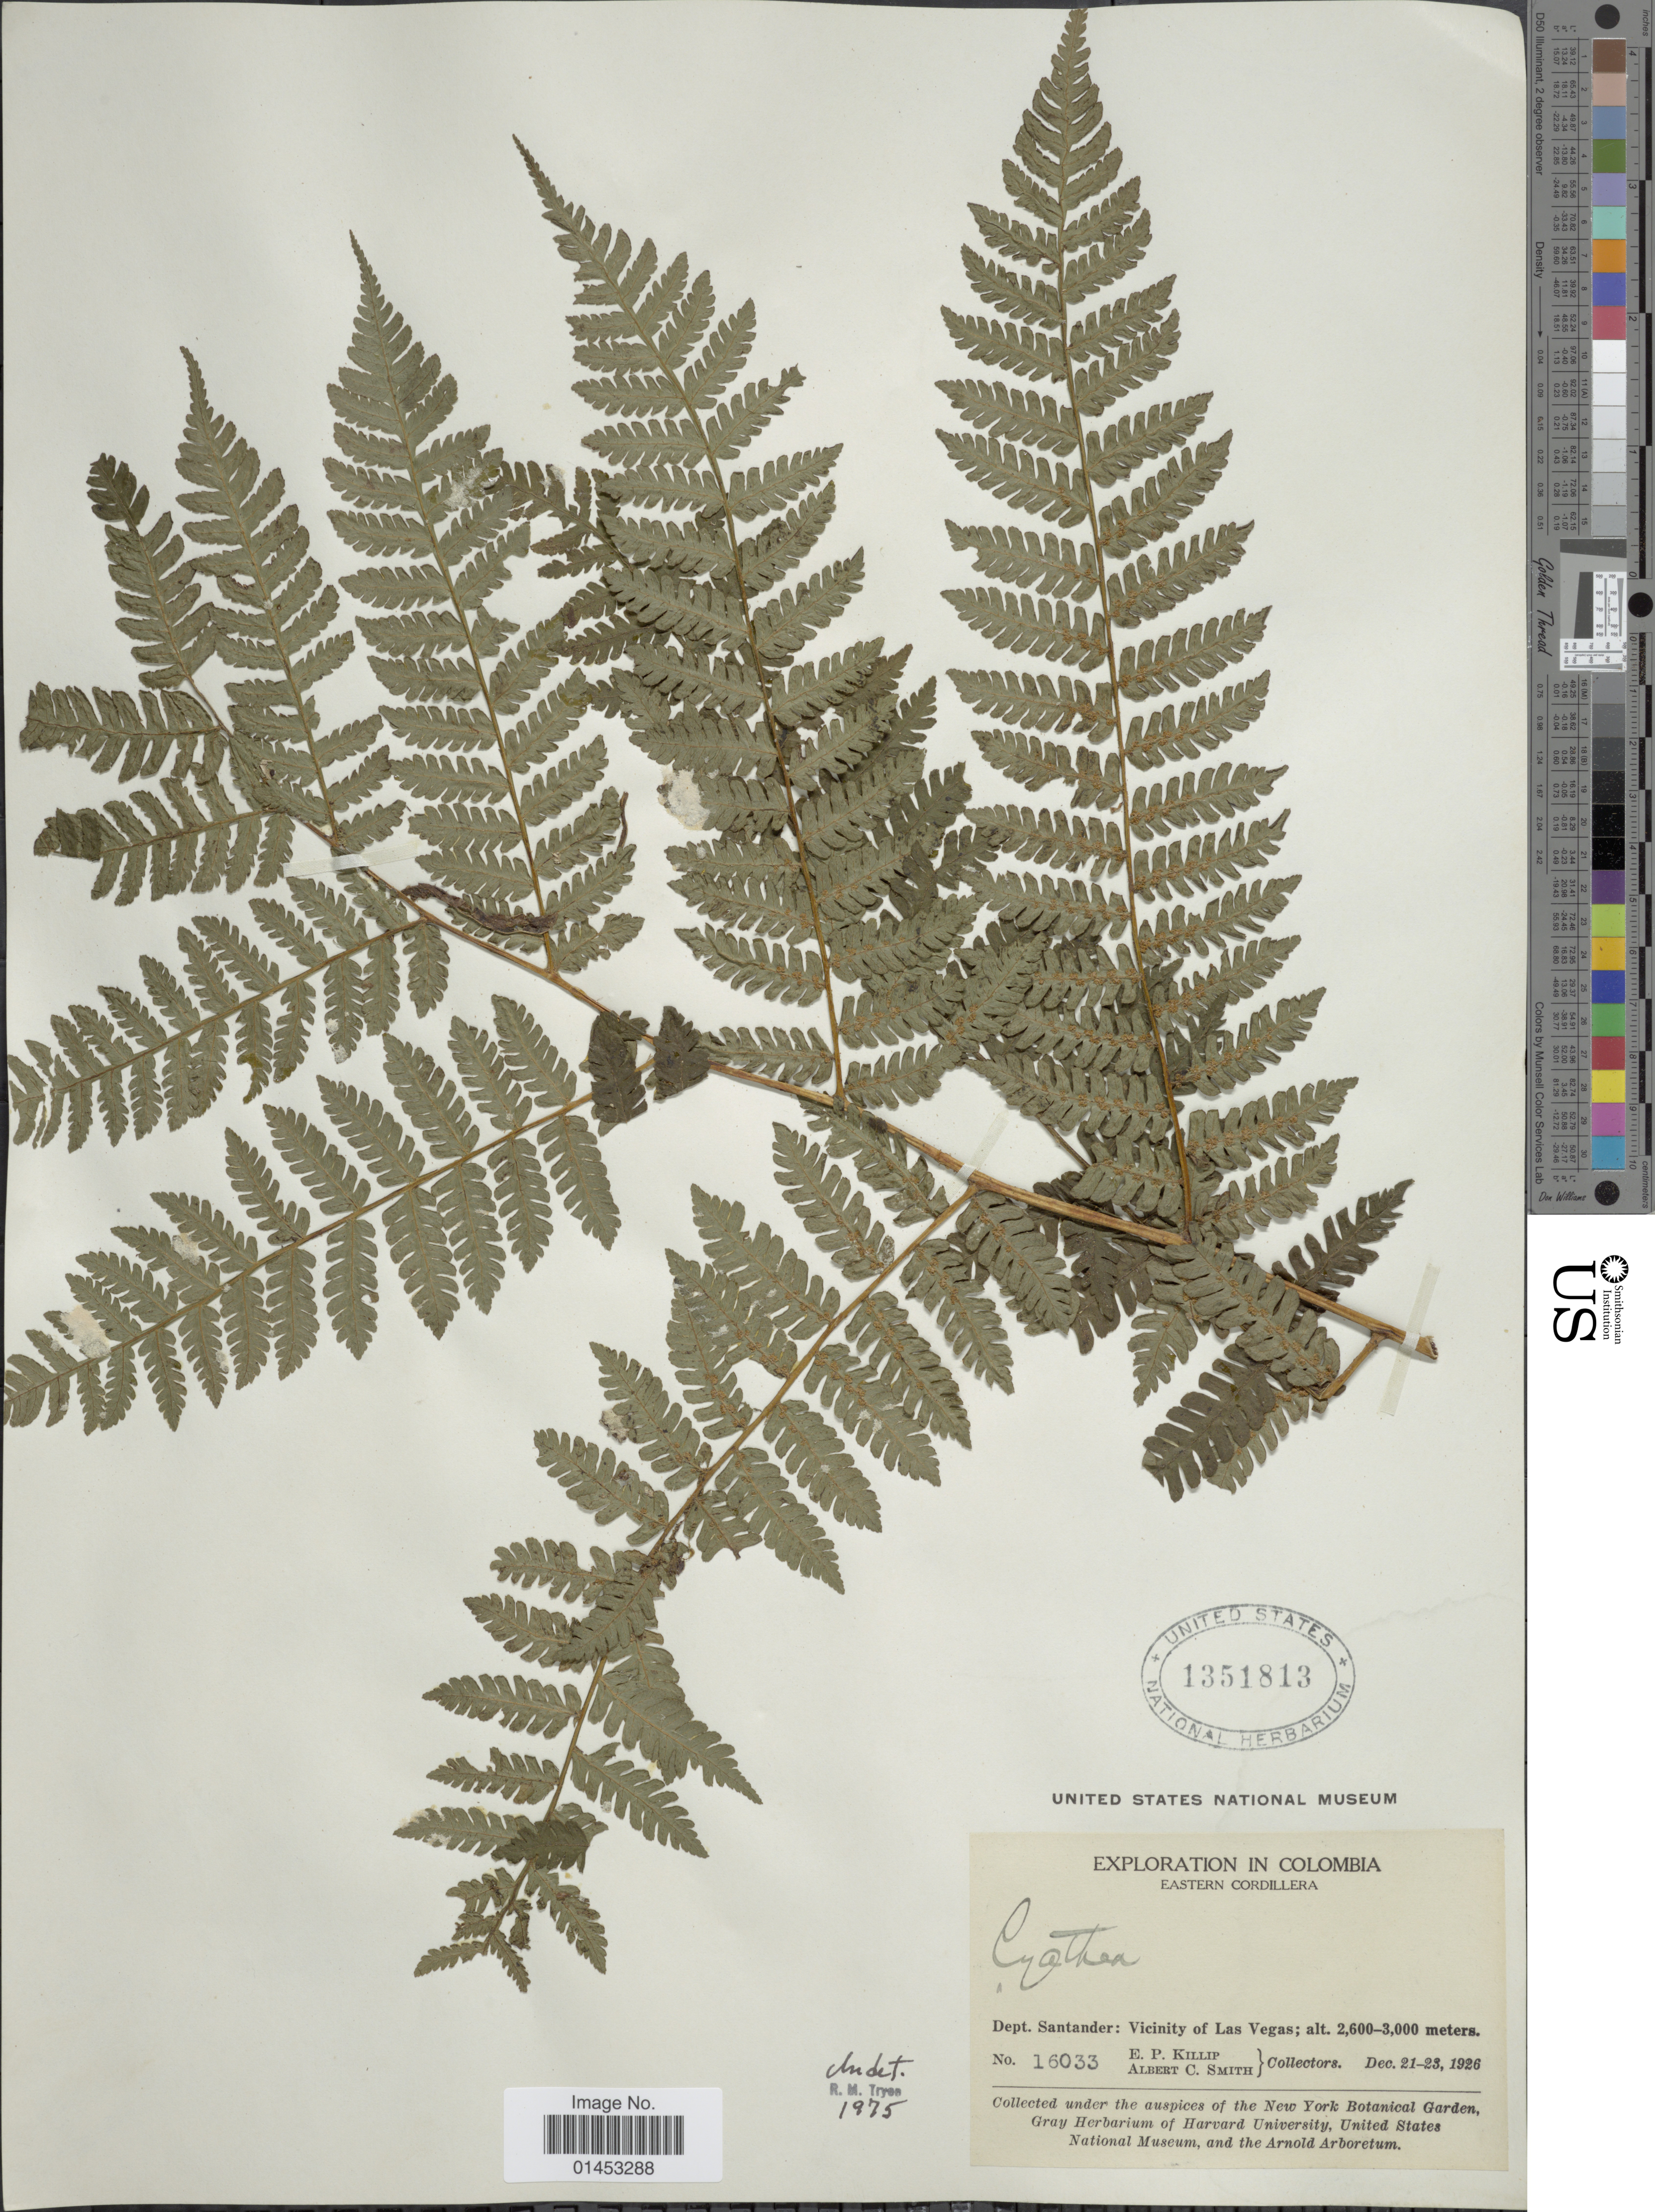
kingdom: Plantae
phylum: Tracheophyta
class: Polypodiopsida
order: Cyatheales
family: Cyatheaceae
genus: Cyathea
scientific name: Cyathea sp.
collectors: E. P. Killip & A. C. Smith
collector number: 16033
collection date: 1926-12-21/1926-12-23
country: Colombia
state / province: Santander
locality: Eastern Cordillera, Dept. Santander: Vicinity of LAs Vegas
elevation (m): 2600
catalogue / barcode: US 1351813